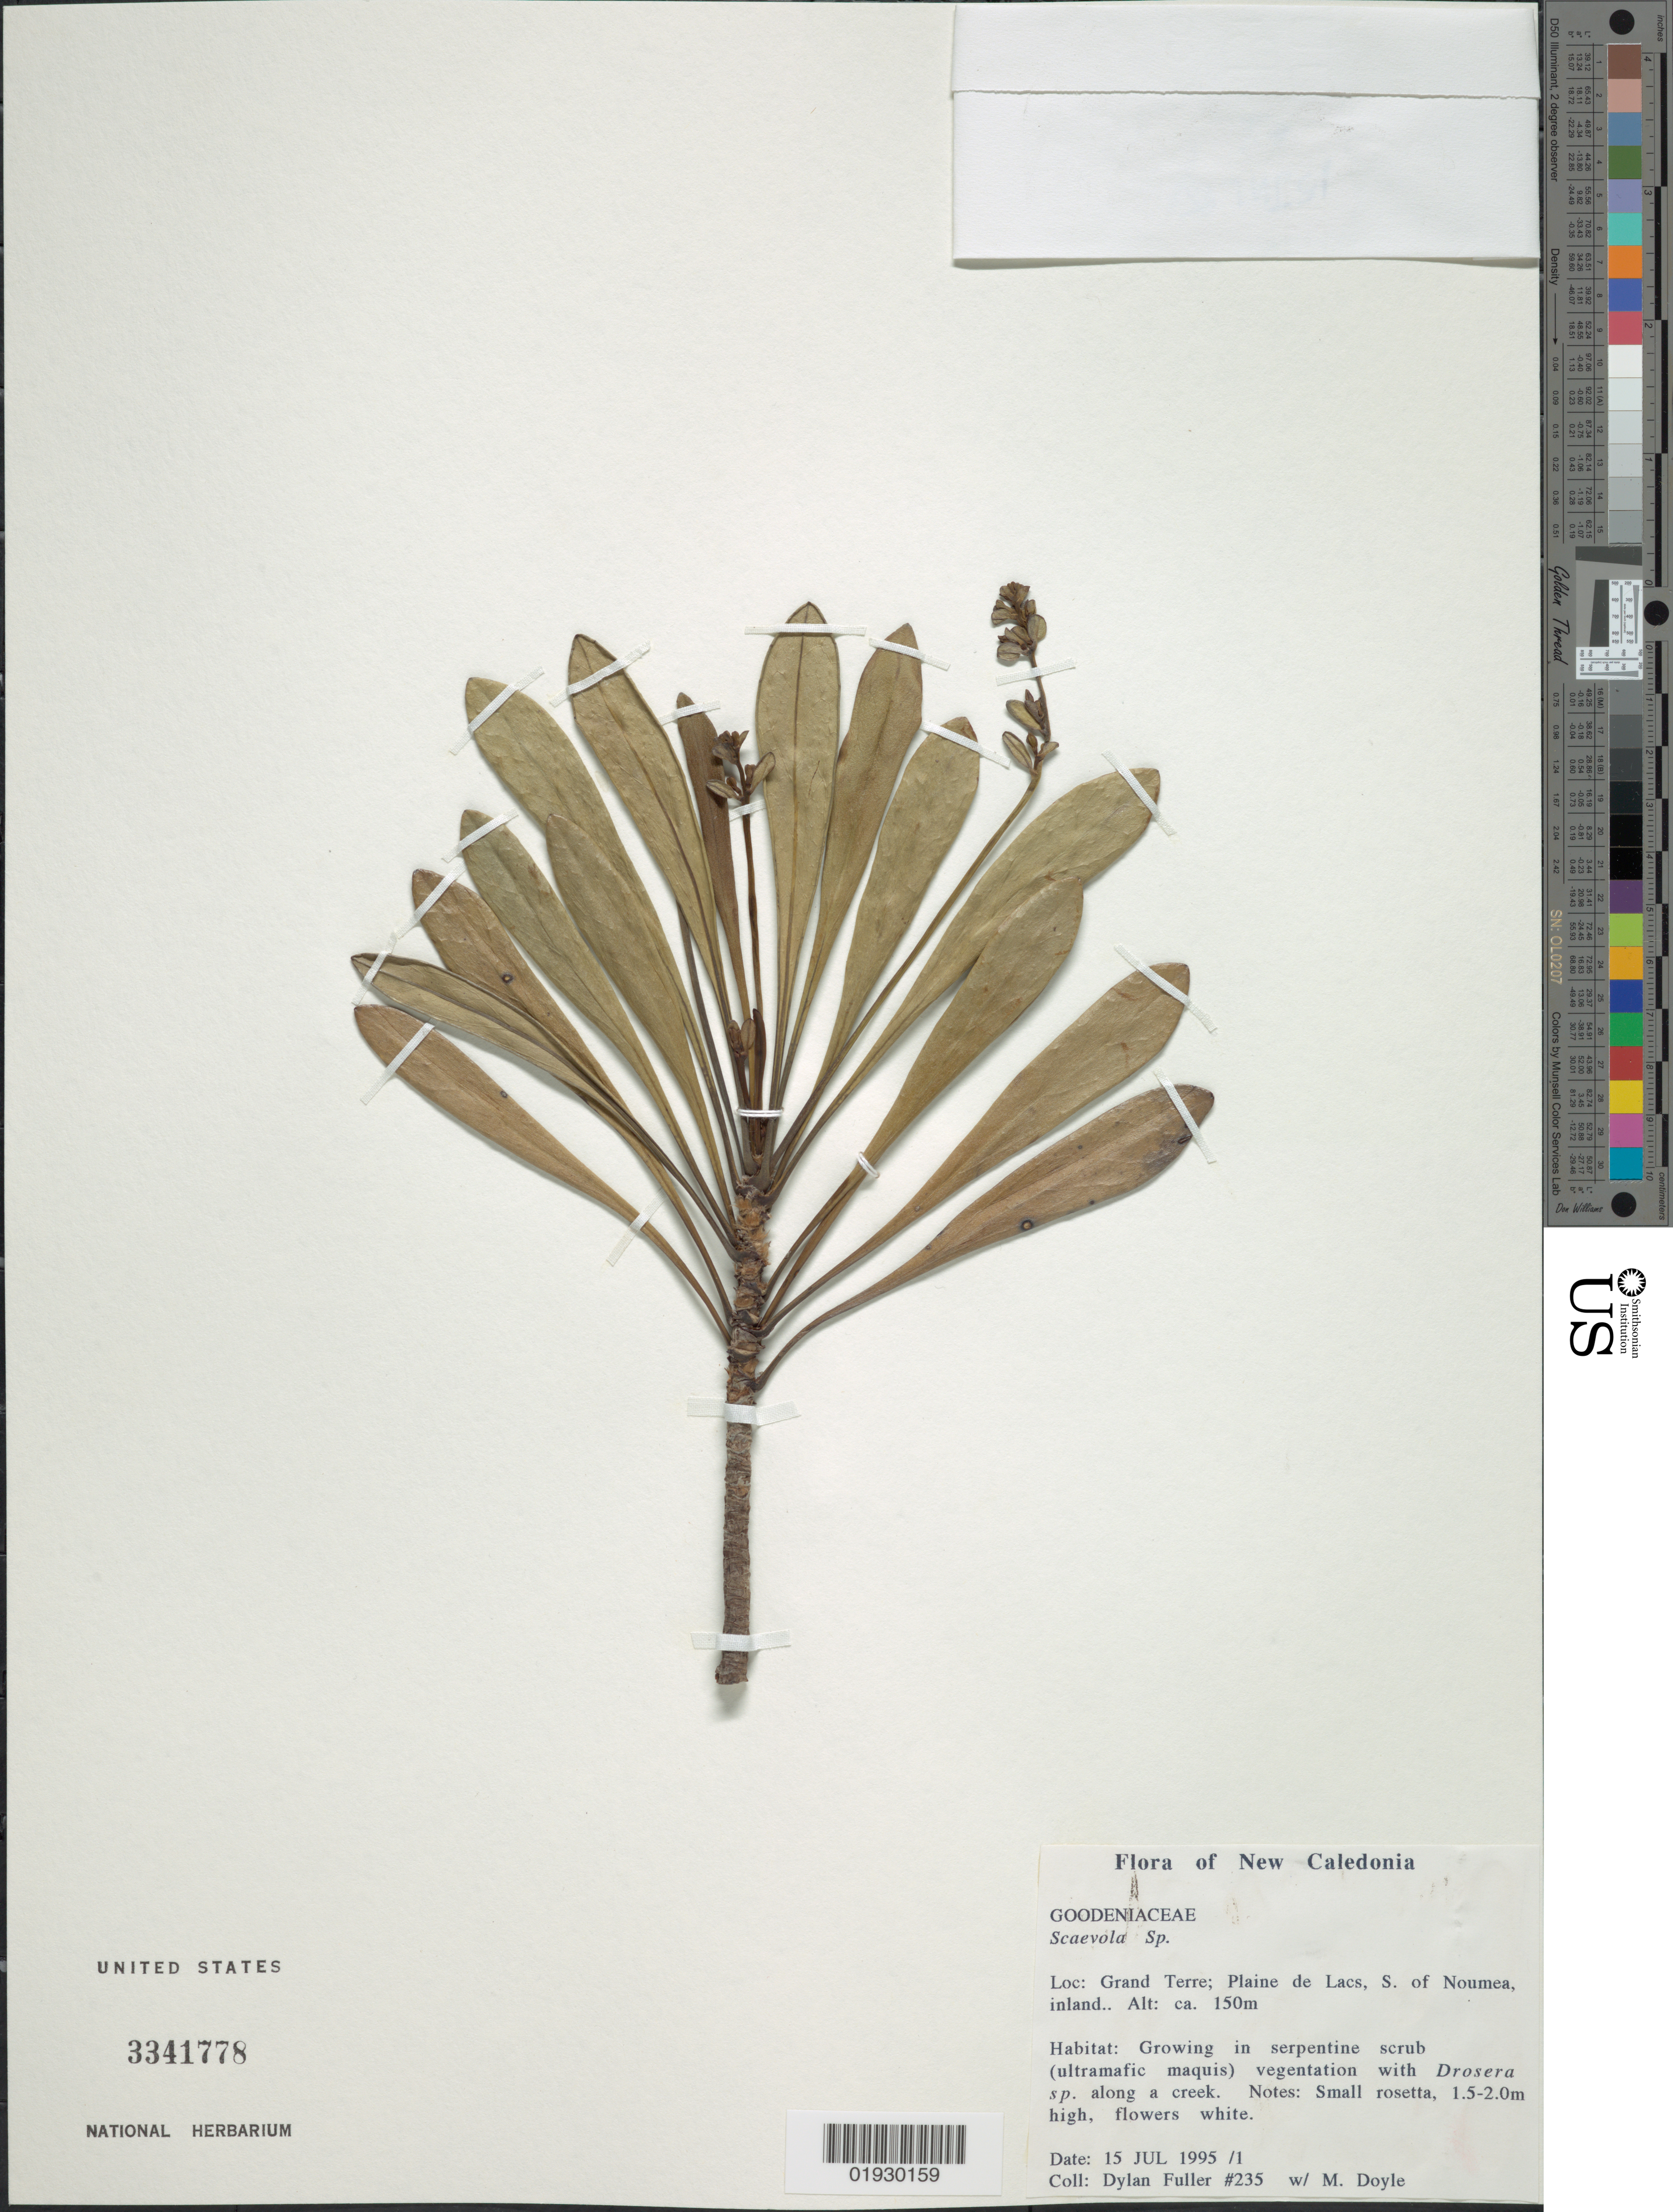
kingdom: Plantae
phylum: Tracheophyta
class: Magnoliopsida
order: Asterales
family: Goodeniaceae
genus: Scaevola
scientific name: Scaevola sp.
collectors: D. X. Fuller & M. Doyle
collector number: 235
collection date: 1995-07-15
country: New Caledonia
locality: Grand Terre; Plaine de Lacs, S. of Noumea, inland.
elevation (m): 150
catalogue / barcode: US 3341778